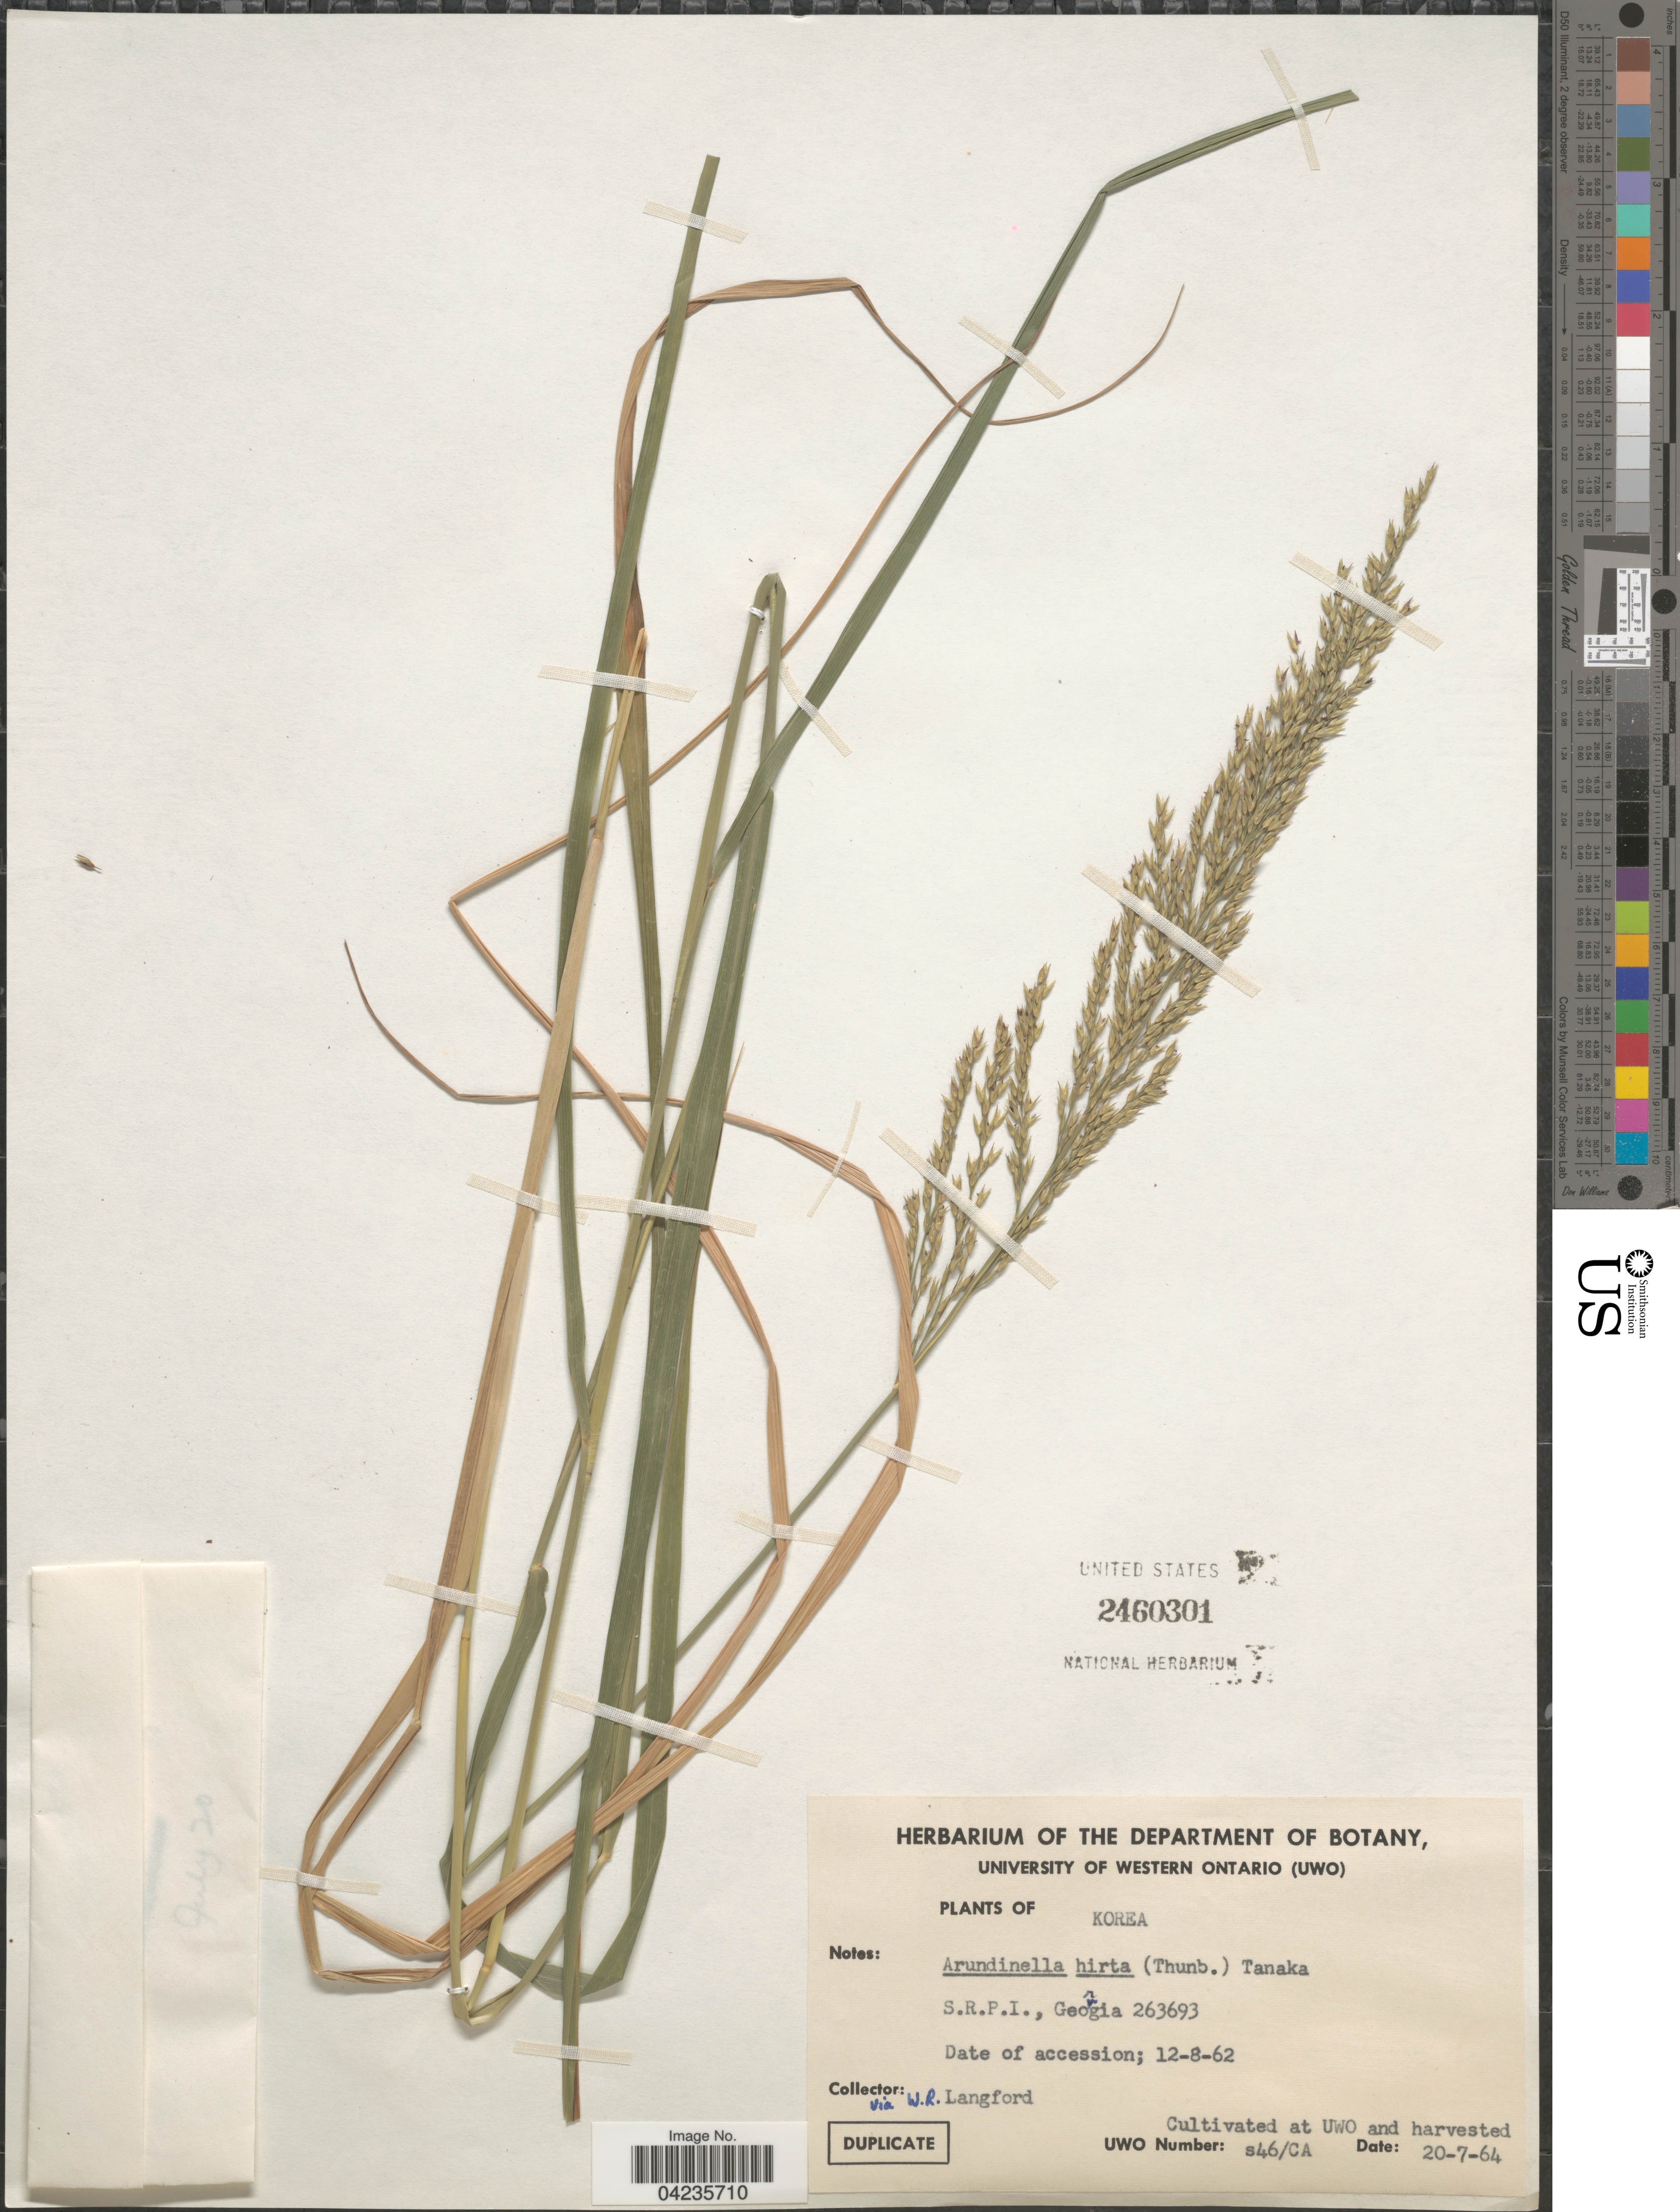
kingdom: Plantae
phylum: Tracheophyta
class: Liliopsida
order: Poales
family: Poaceae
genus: Arundinella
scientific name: Arundinella hirta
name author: (Thunb.) Tanaka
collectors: W. Langford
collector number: s46/CA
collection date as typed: Transcribed d/m/y: 20/7/64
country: Canada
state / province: Ontario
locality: At UWO.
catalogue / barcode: US 2460301